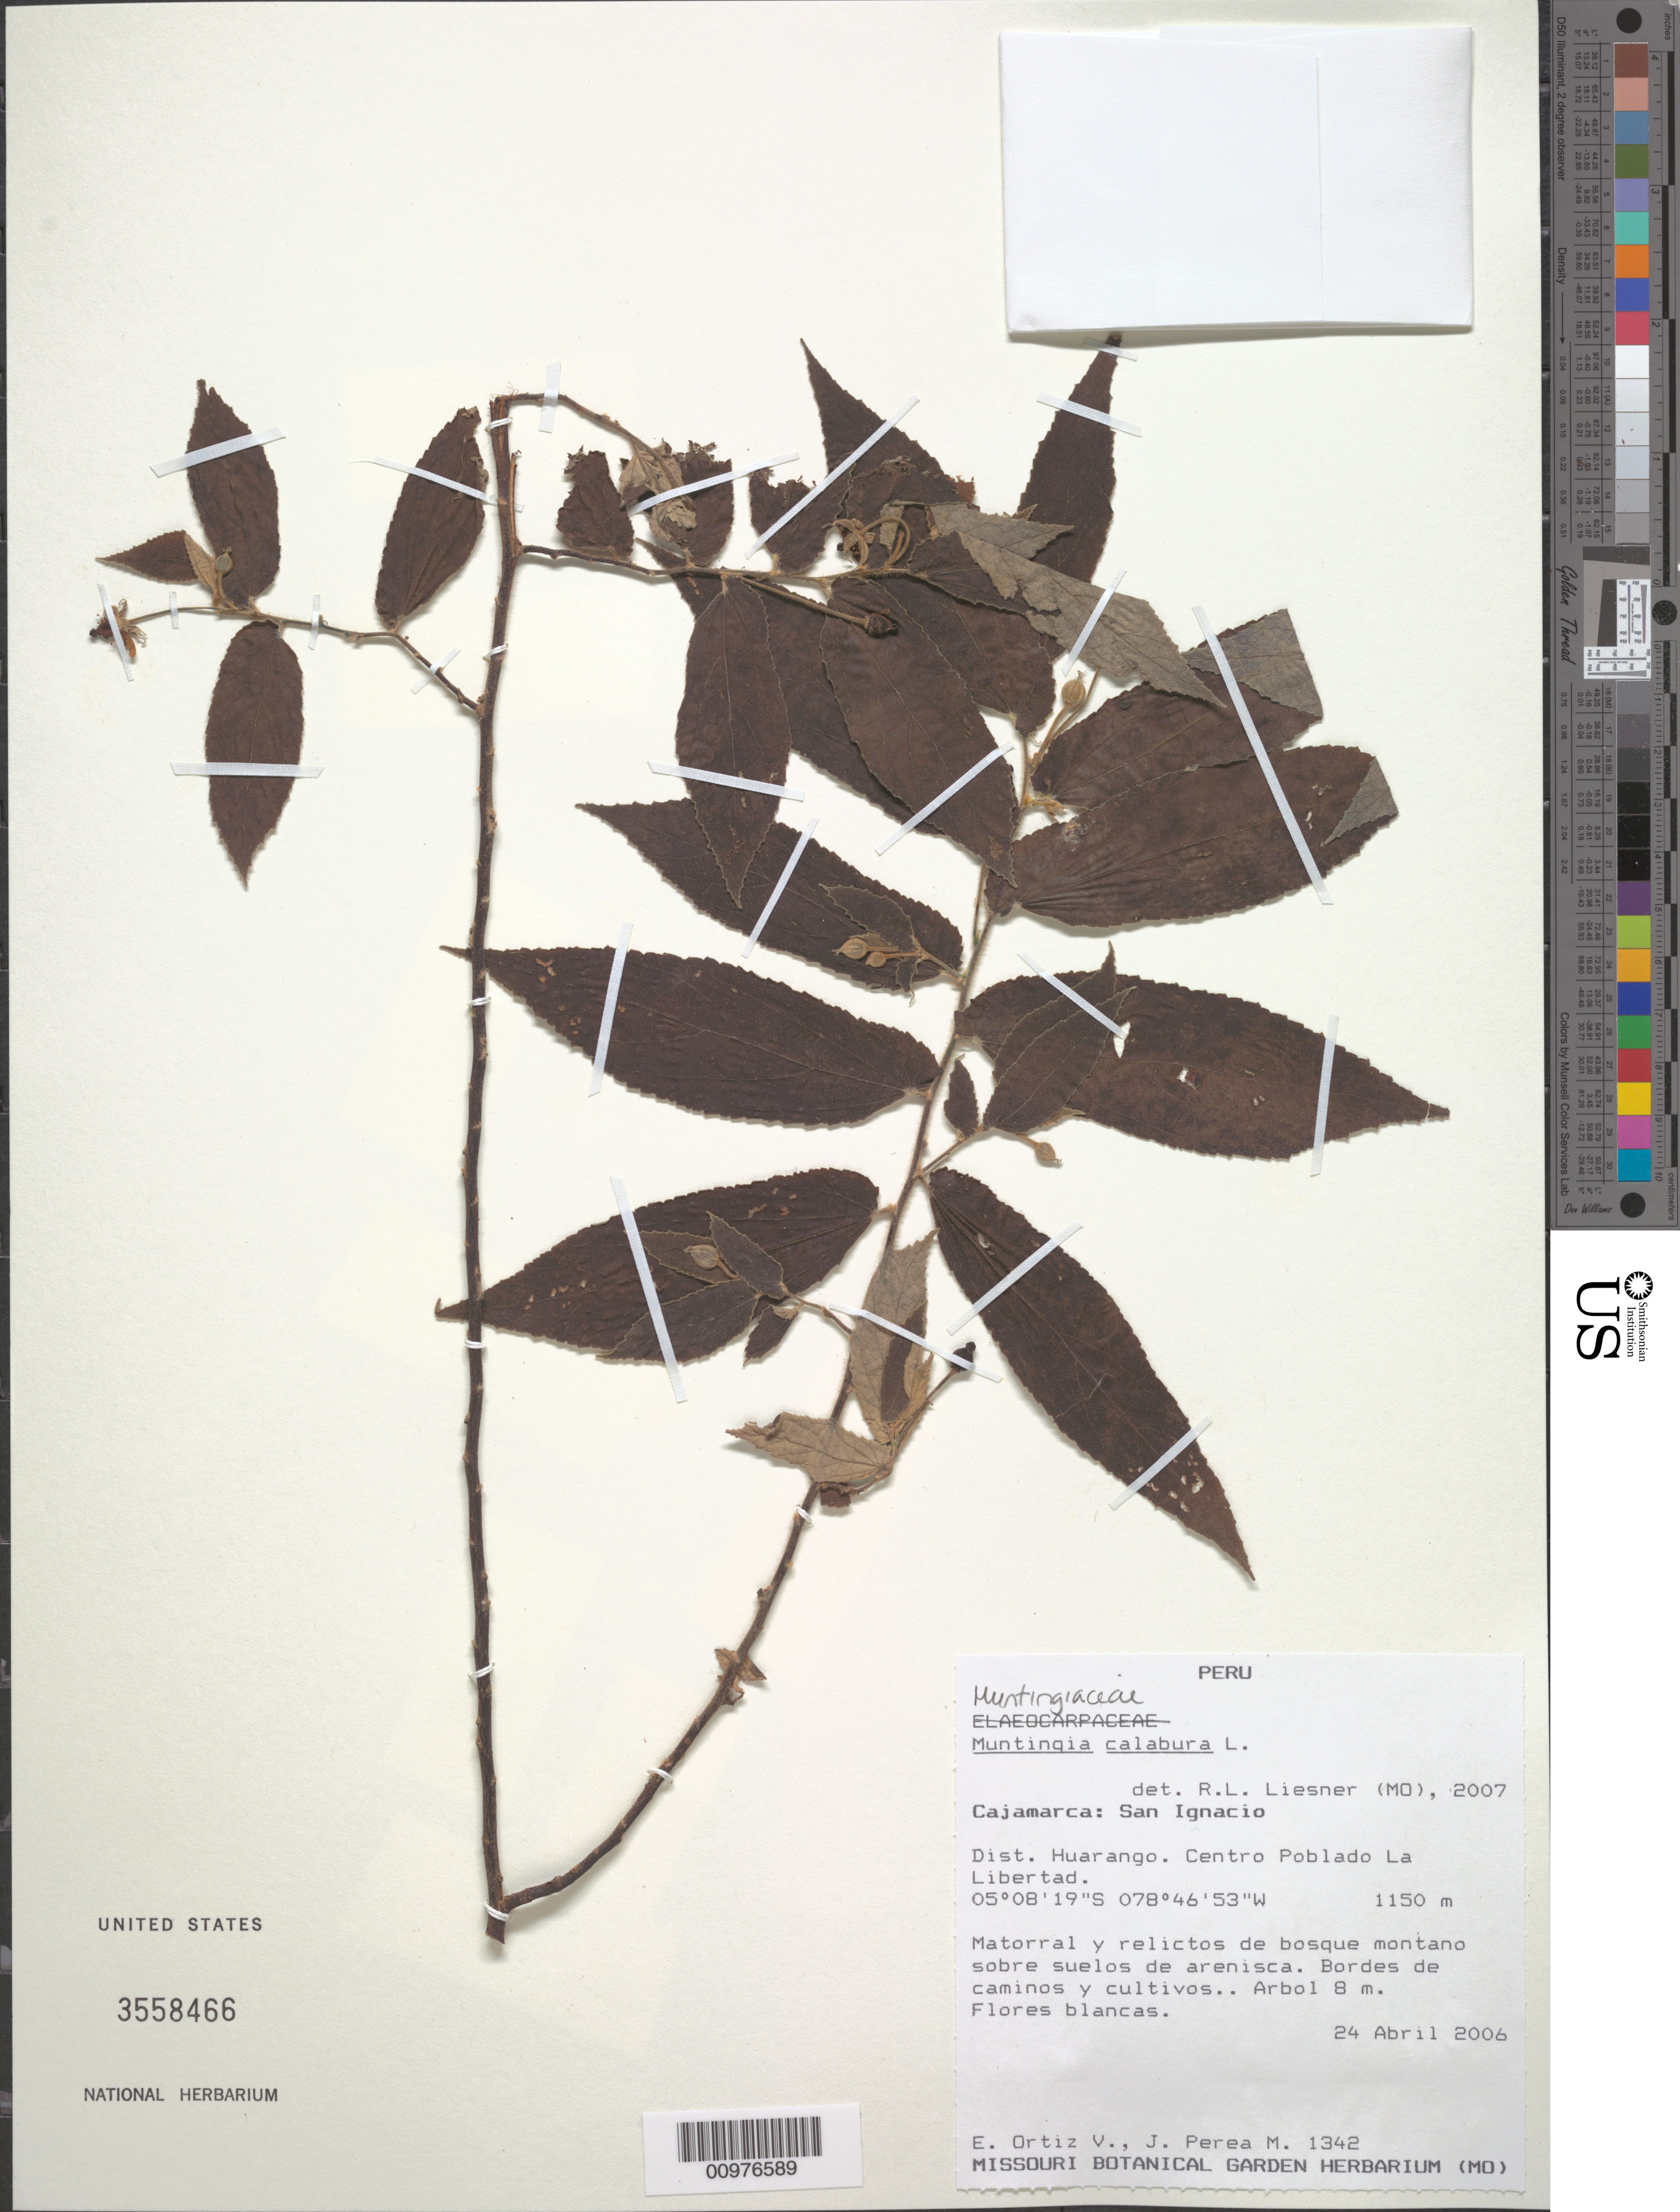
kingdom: Plantae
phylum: Tracheophyta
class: Magnoliopsida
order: Malvales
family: Muntingiaceae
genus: Muntingia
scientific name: Muntingia calabura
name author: L.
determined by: Liesner, R. L.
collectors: E. Ortiz V. & J. Perea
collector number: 1342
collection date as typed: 24 Apr 2006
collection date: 2006-04-24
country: Peru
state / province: Cajamarca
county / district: San Ignacio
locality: Dist. Huarango. Centro Poblado La Libertad.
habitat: Matorral y relictos de bosque montano.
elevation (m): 1150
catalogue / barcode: US 3558466